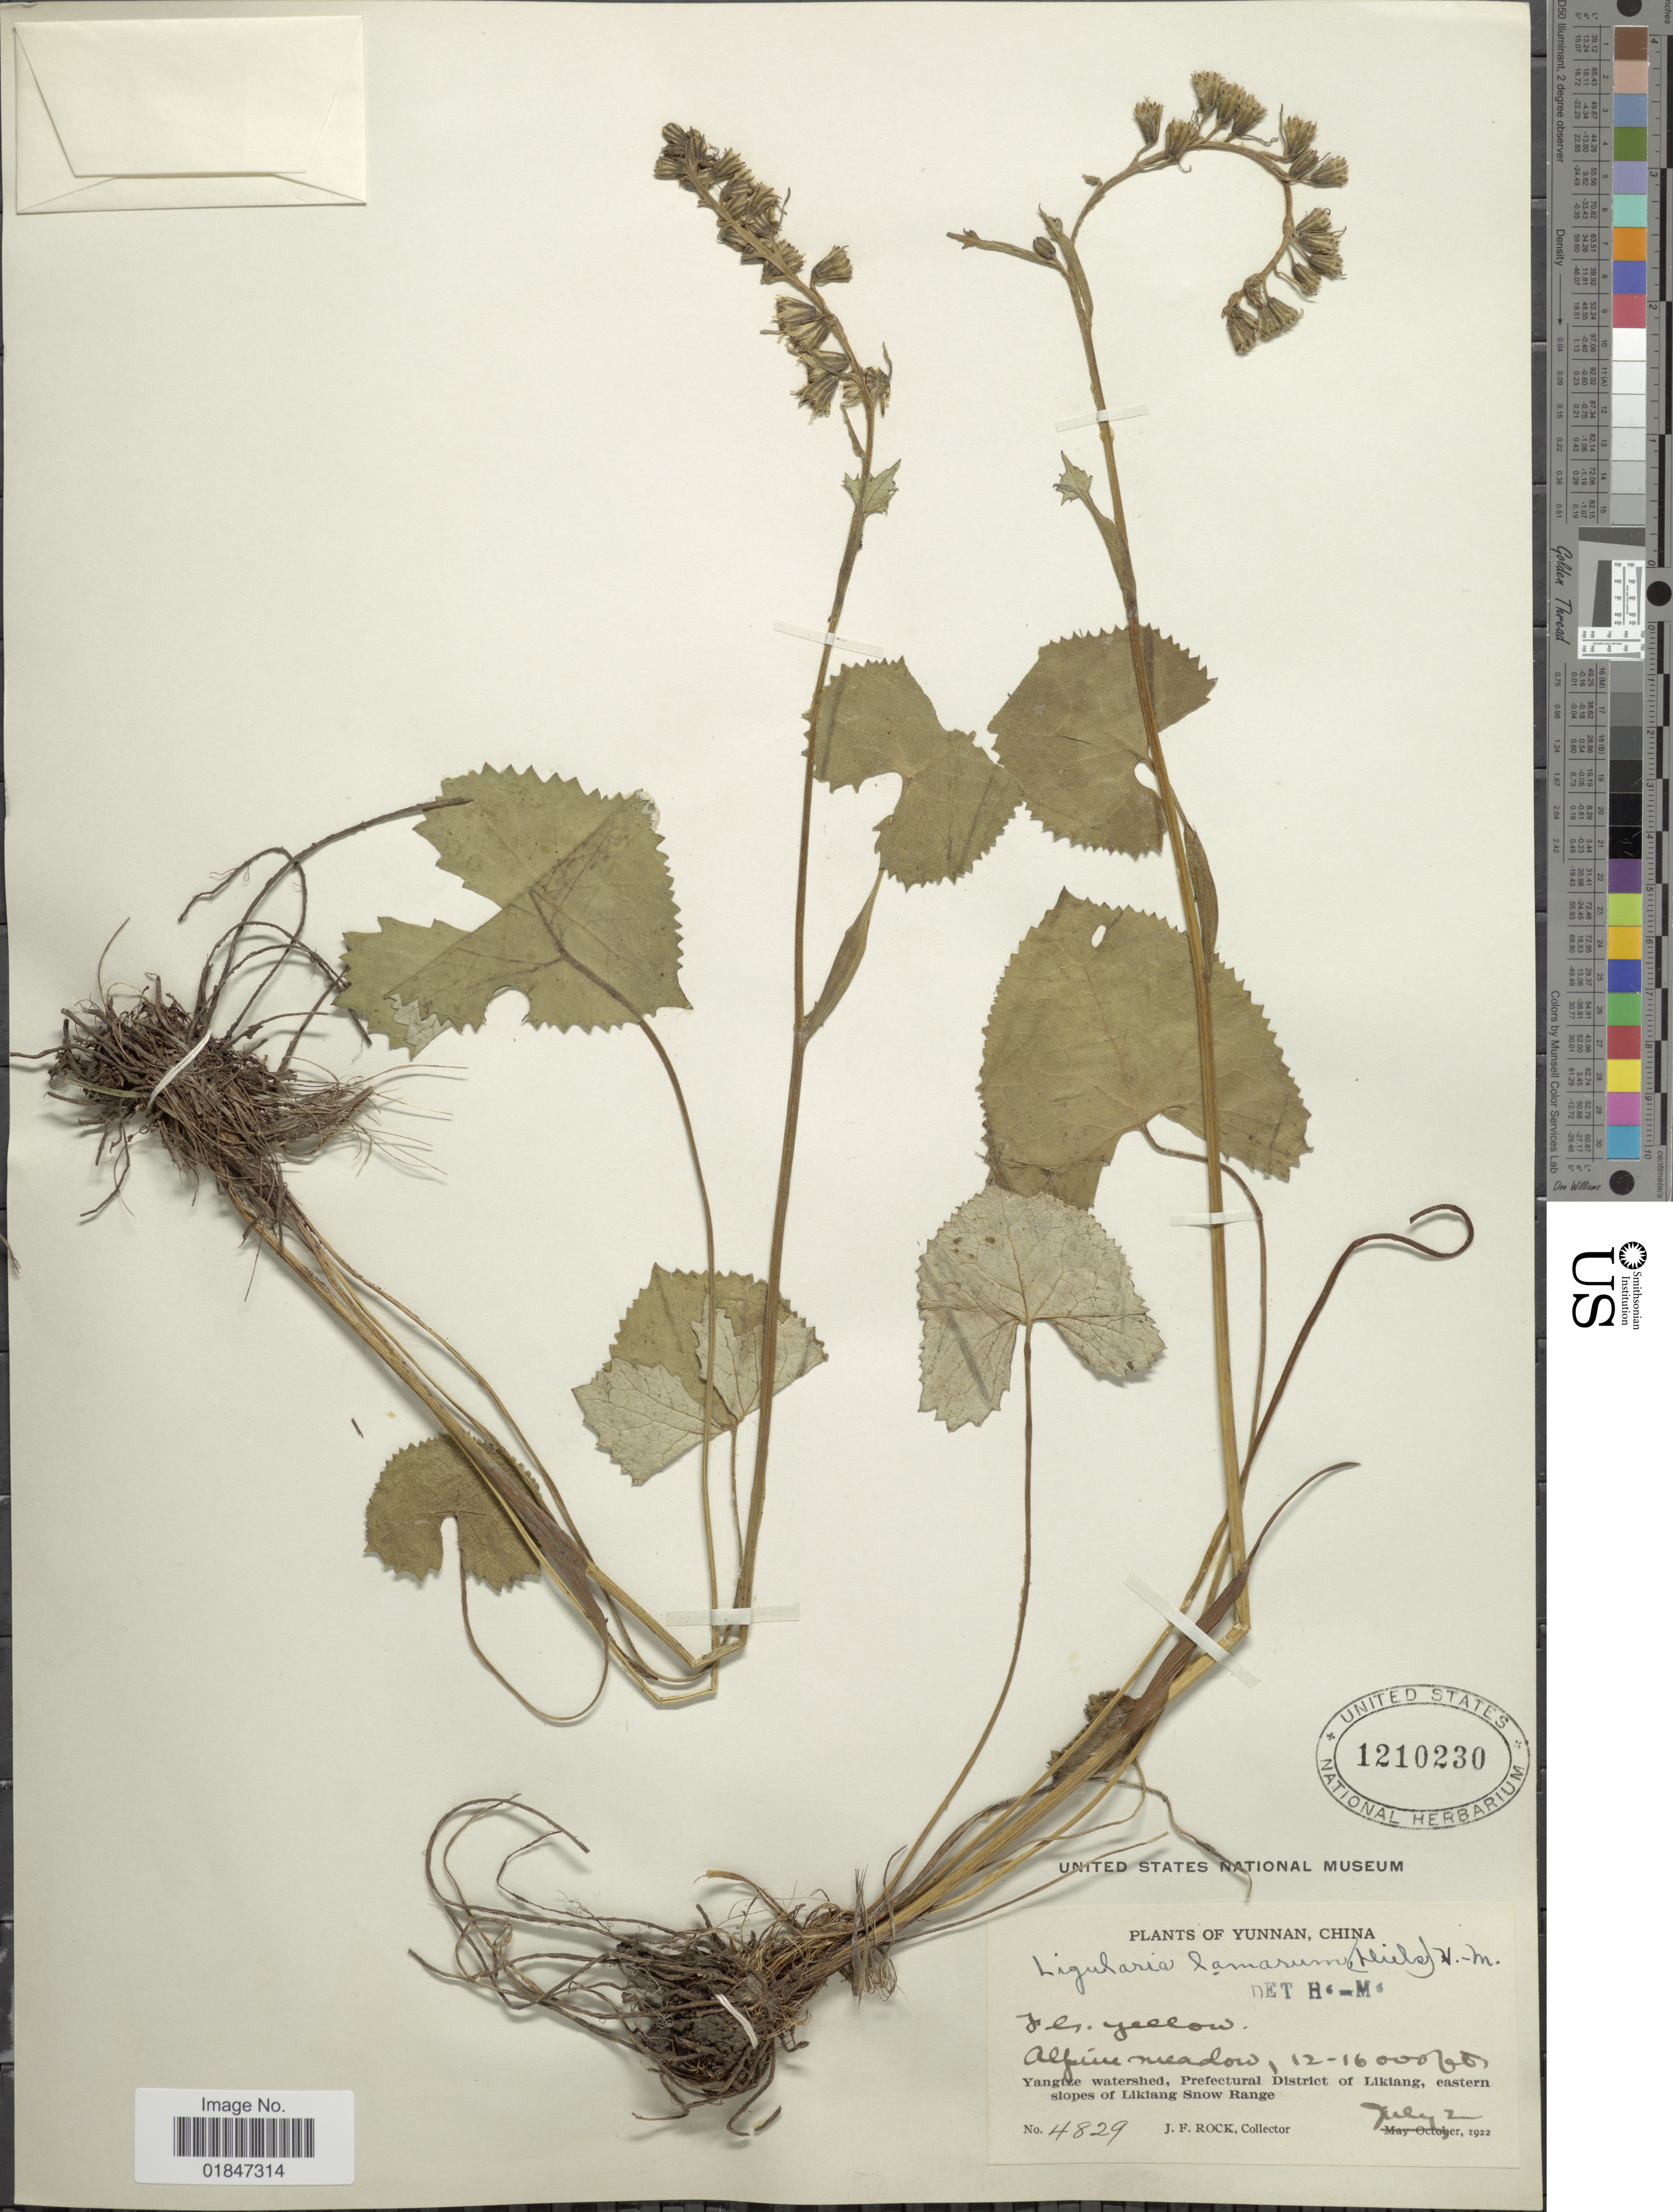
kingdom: Plantae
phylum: Tracheophyta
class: Magnoliopsida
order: Asterales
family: Asteraceae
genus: Ligularia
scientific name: Ligularia lamarum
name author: (Diels) C.C. Chang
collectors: J. Rock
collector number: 4829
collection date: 1922-07-02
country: China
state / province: Yunnan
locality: Yunnan, China. Yangtze watershed, Prefectual District of Likiang, eastern slopes of Likiang Snow Range.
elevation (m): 3658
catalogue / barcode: US 1210230